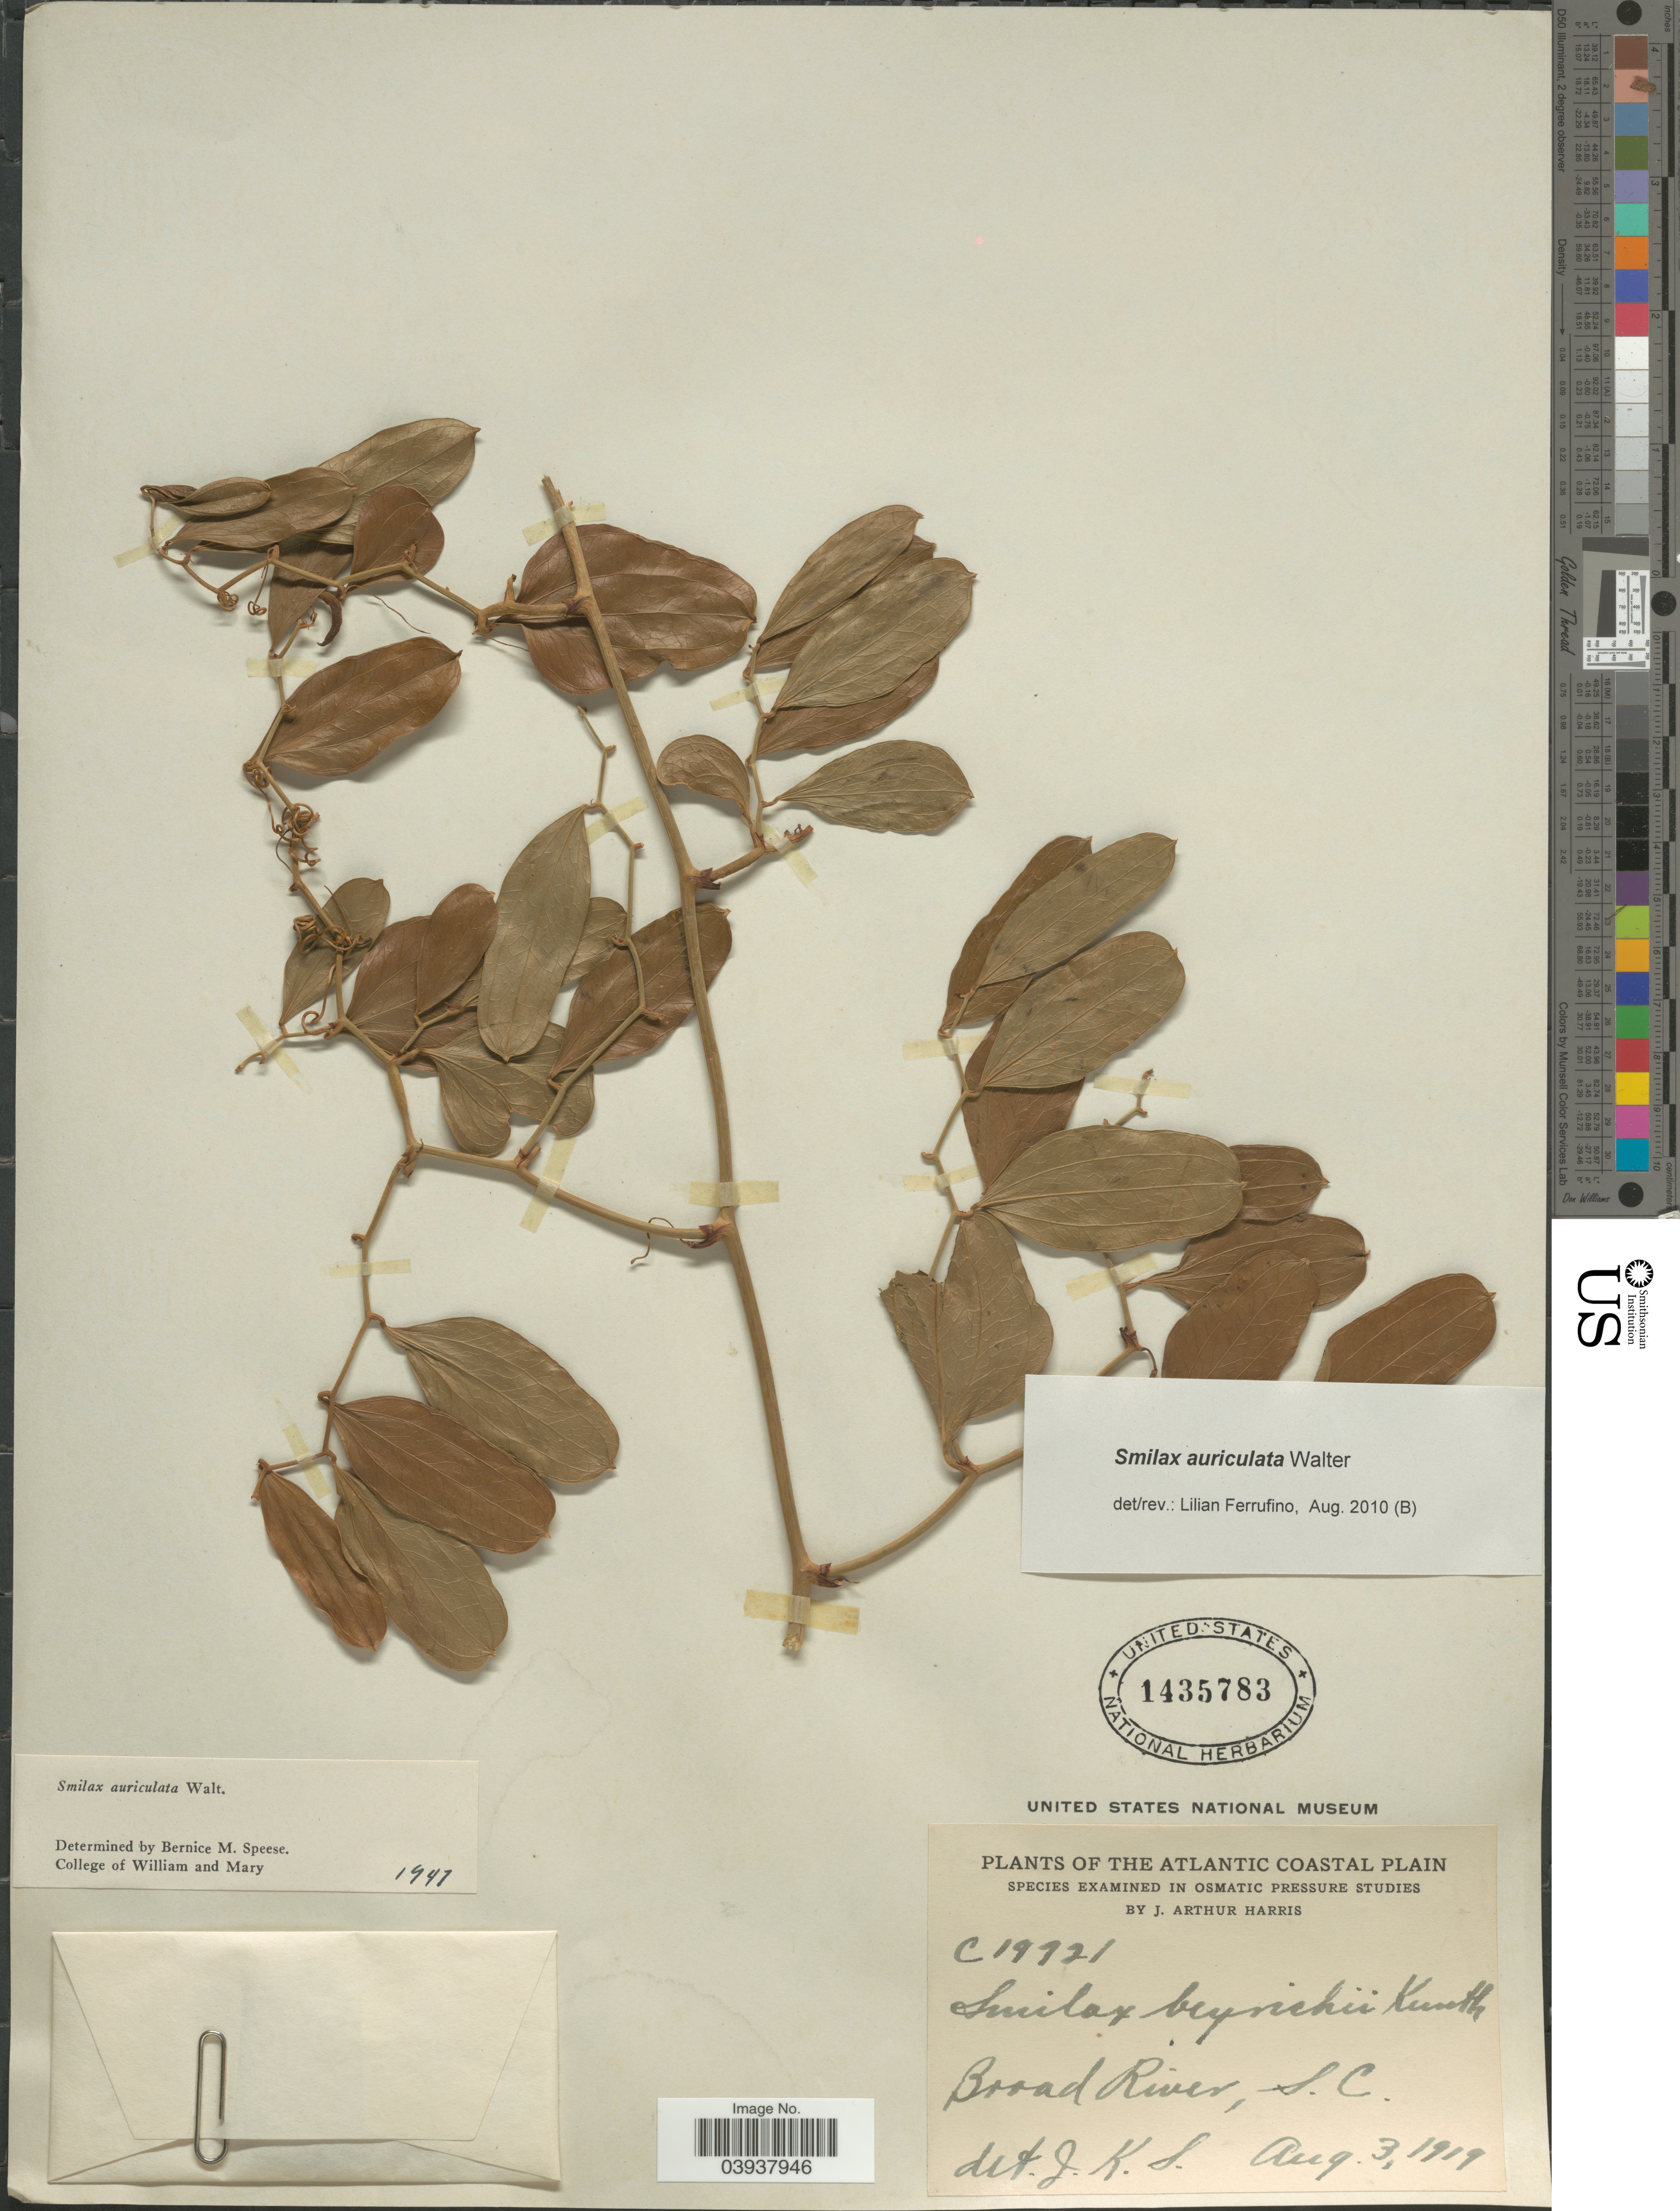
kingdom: Plantae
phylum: Tracheophyta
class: Liliopsida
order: Liliales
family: Smilacaceae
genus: Smilax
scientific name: Smilax auriculata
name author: Walter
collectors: J. A. Harris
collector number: C19921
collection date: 1919-08-03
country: United States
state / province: South Carolina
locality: Atlantic Coastal Plain. Broad River.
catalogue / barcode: US 1435783